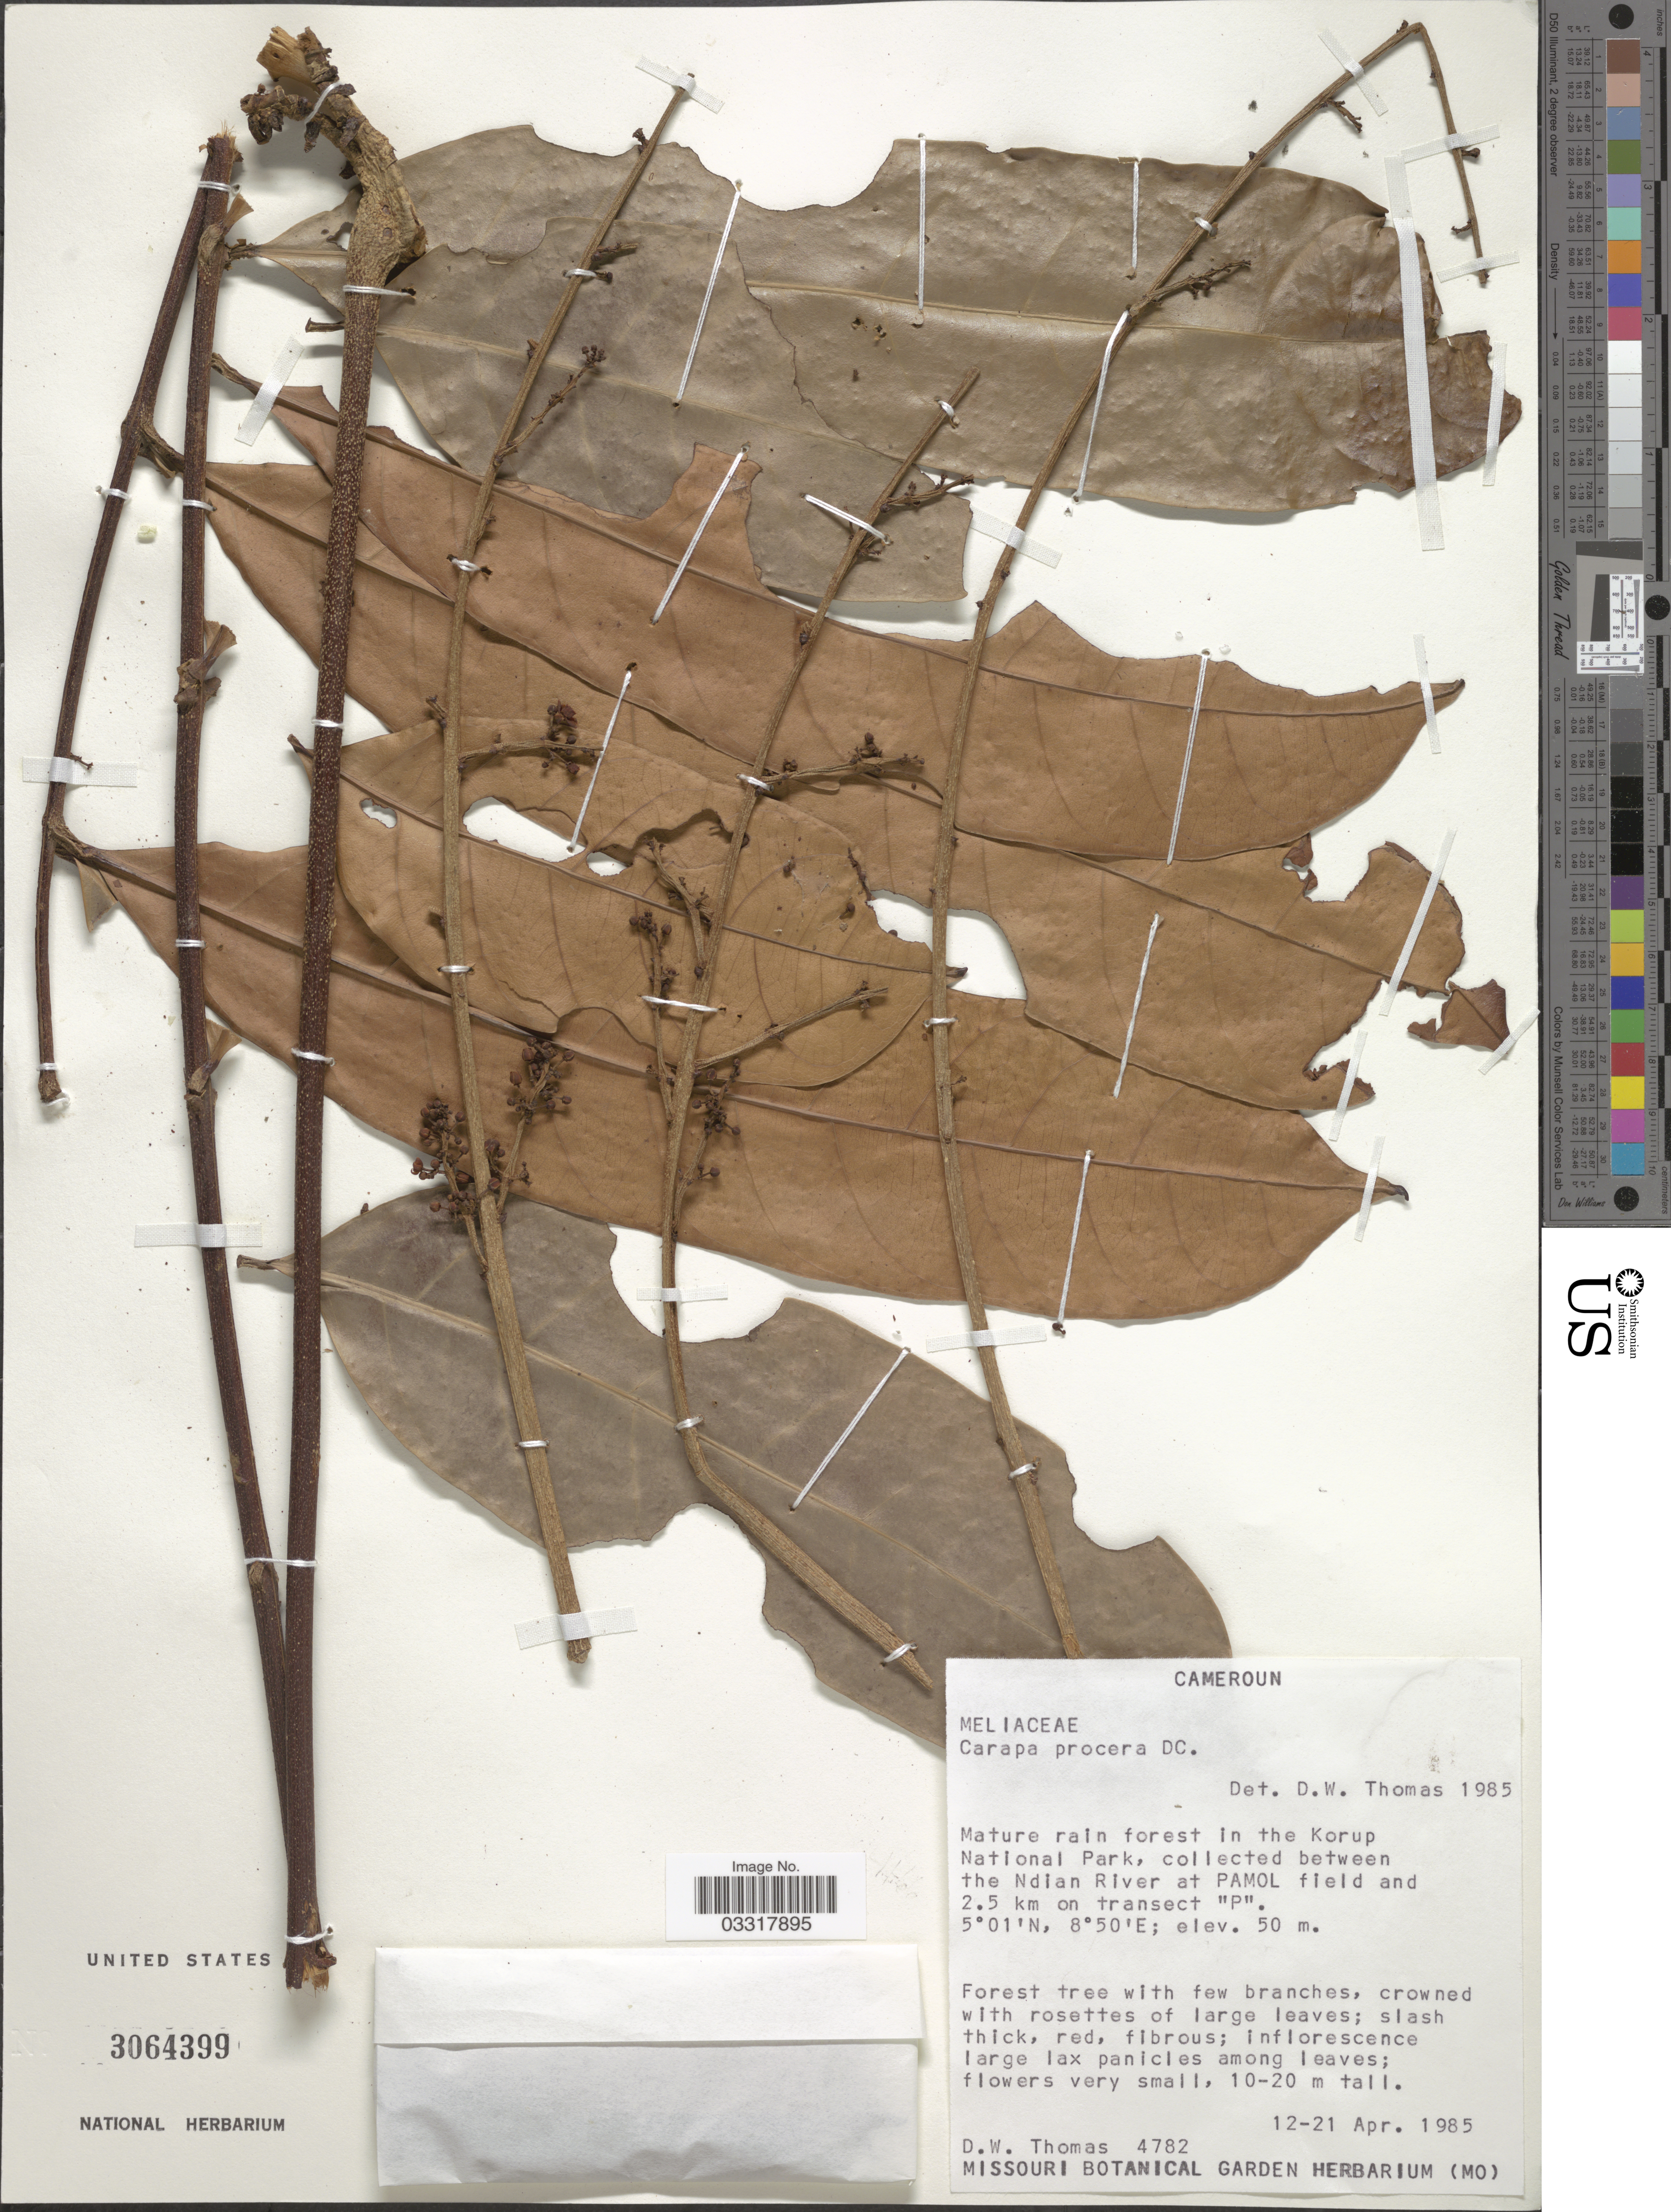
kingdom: Plantae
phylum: Tracheophyta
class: Magnoliopsida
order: Sapindales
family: Meliaceae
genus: Carapa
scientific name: Carapa procera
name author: DC.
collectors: D. W. Thomas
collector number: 4782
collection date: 1985-04-12/1985-04-21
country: Cameroon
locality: Cameroun. Mature rain forest in the Korup National Park, collected between the Ndian River at PAMOL field and 2.5 km on transect "P".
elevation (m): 50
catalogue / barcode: US 3064399